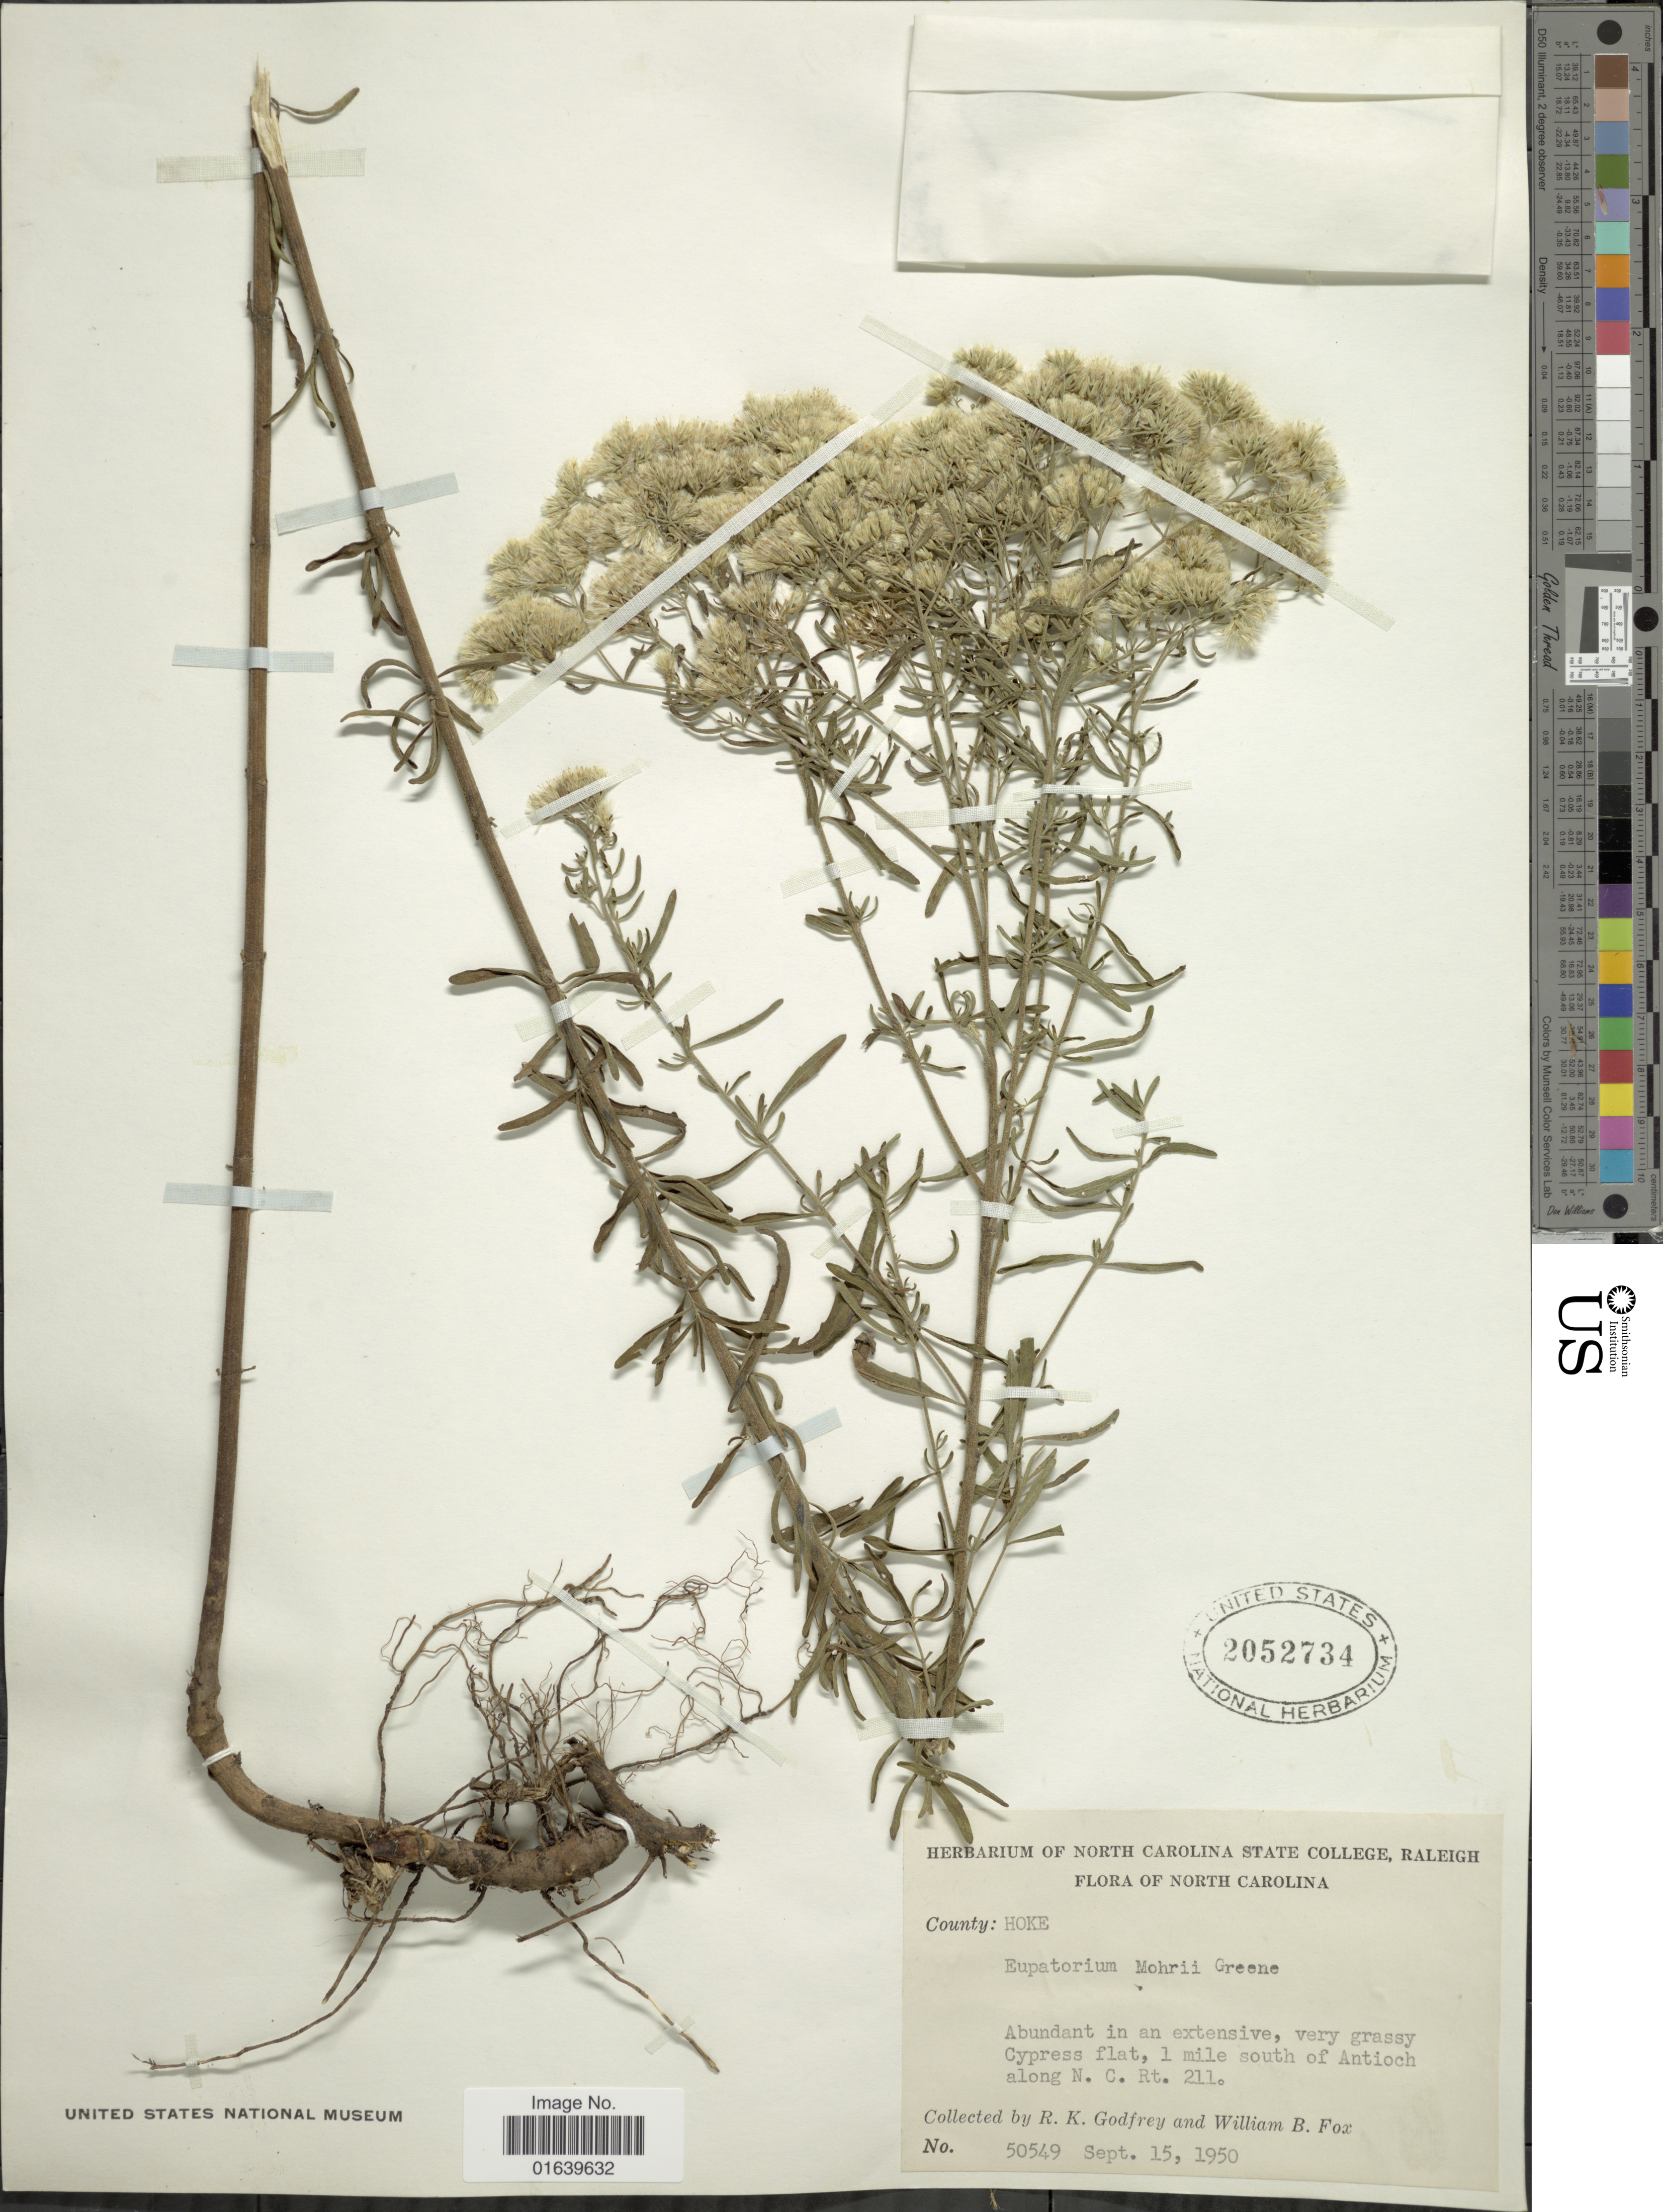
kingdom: Plantae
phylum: Tracheophyta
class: Magnoliopsida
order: Asterales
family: Asteraceae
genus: Eupatorium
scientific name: Eupatorium mohrii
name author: Greene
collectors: R. K. Godfrey & W. B. Fox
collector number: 50549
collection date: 1950-09-15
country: United States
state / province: North Carolina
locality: County: Hoke, 1 mile south of Antioch along N.C. Rt. 211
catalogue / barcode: US 2052734